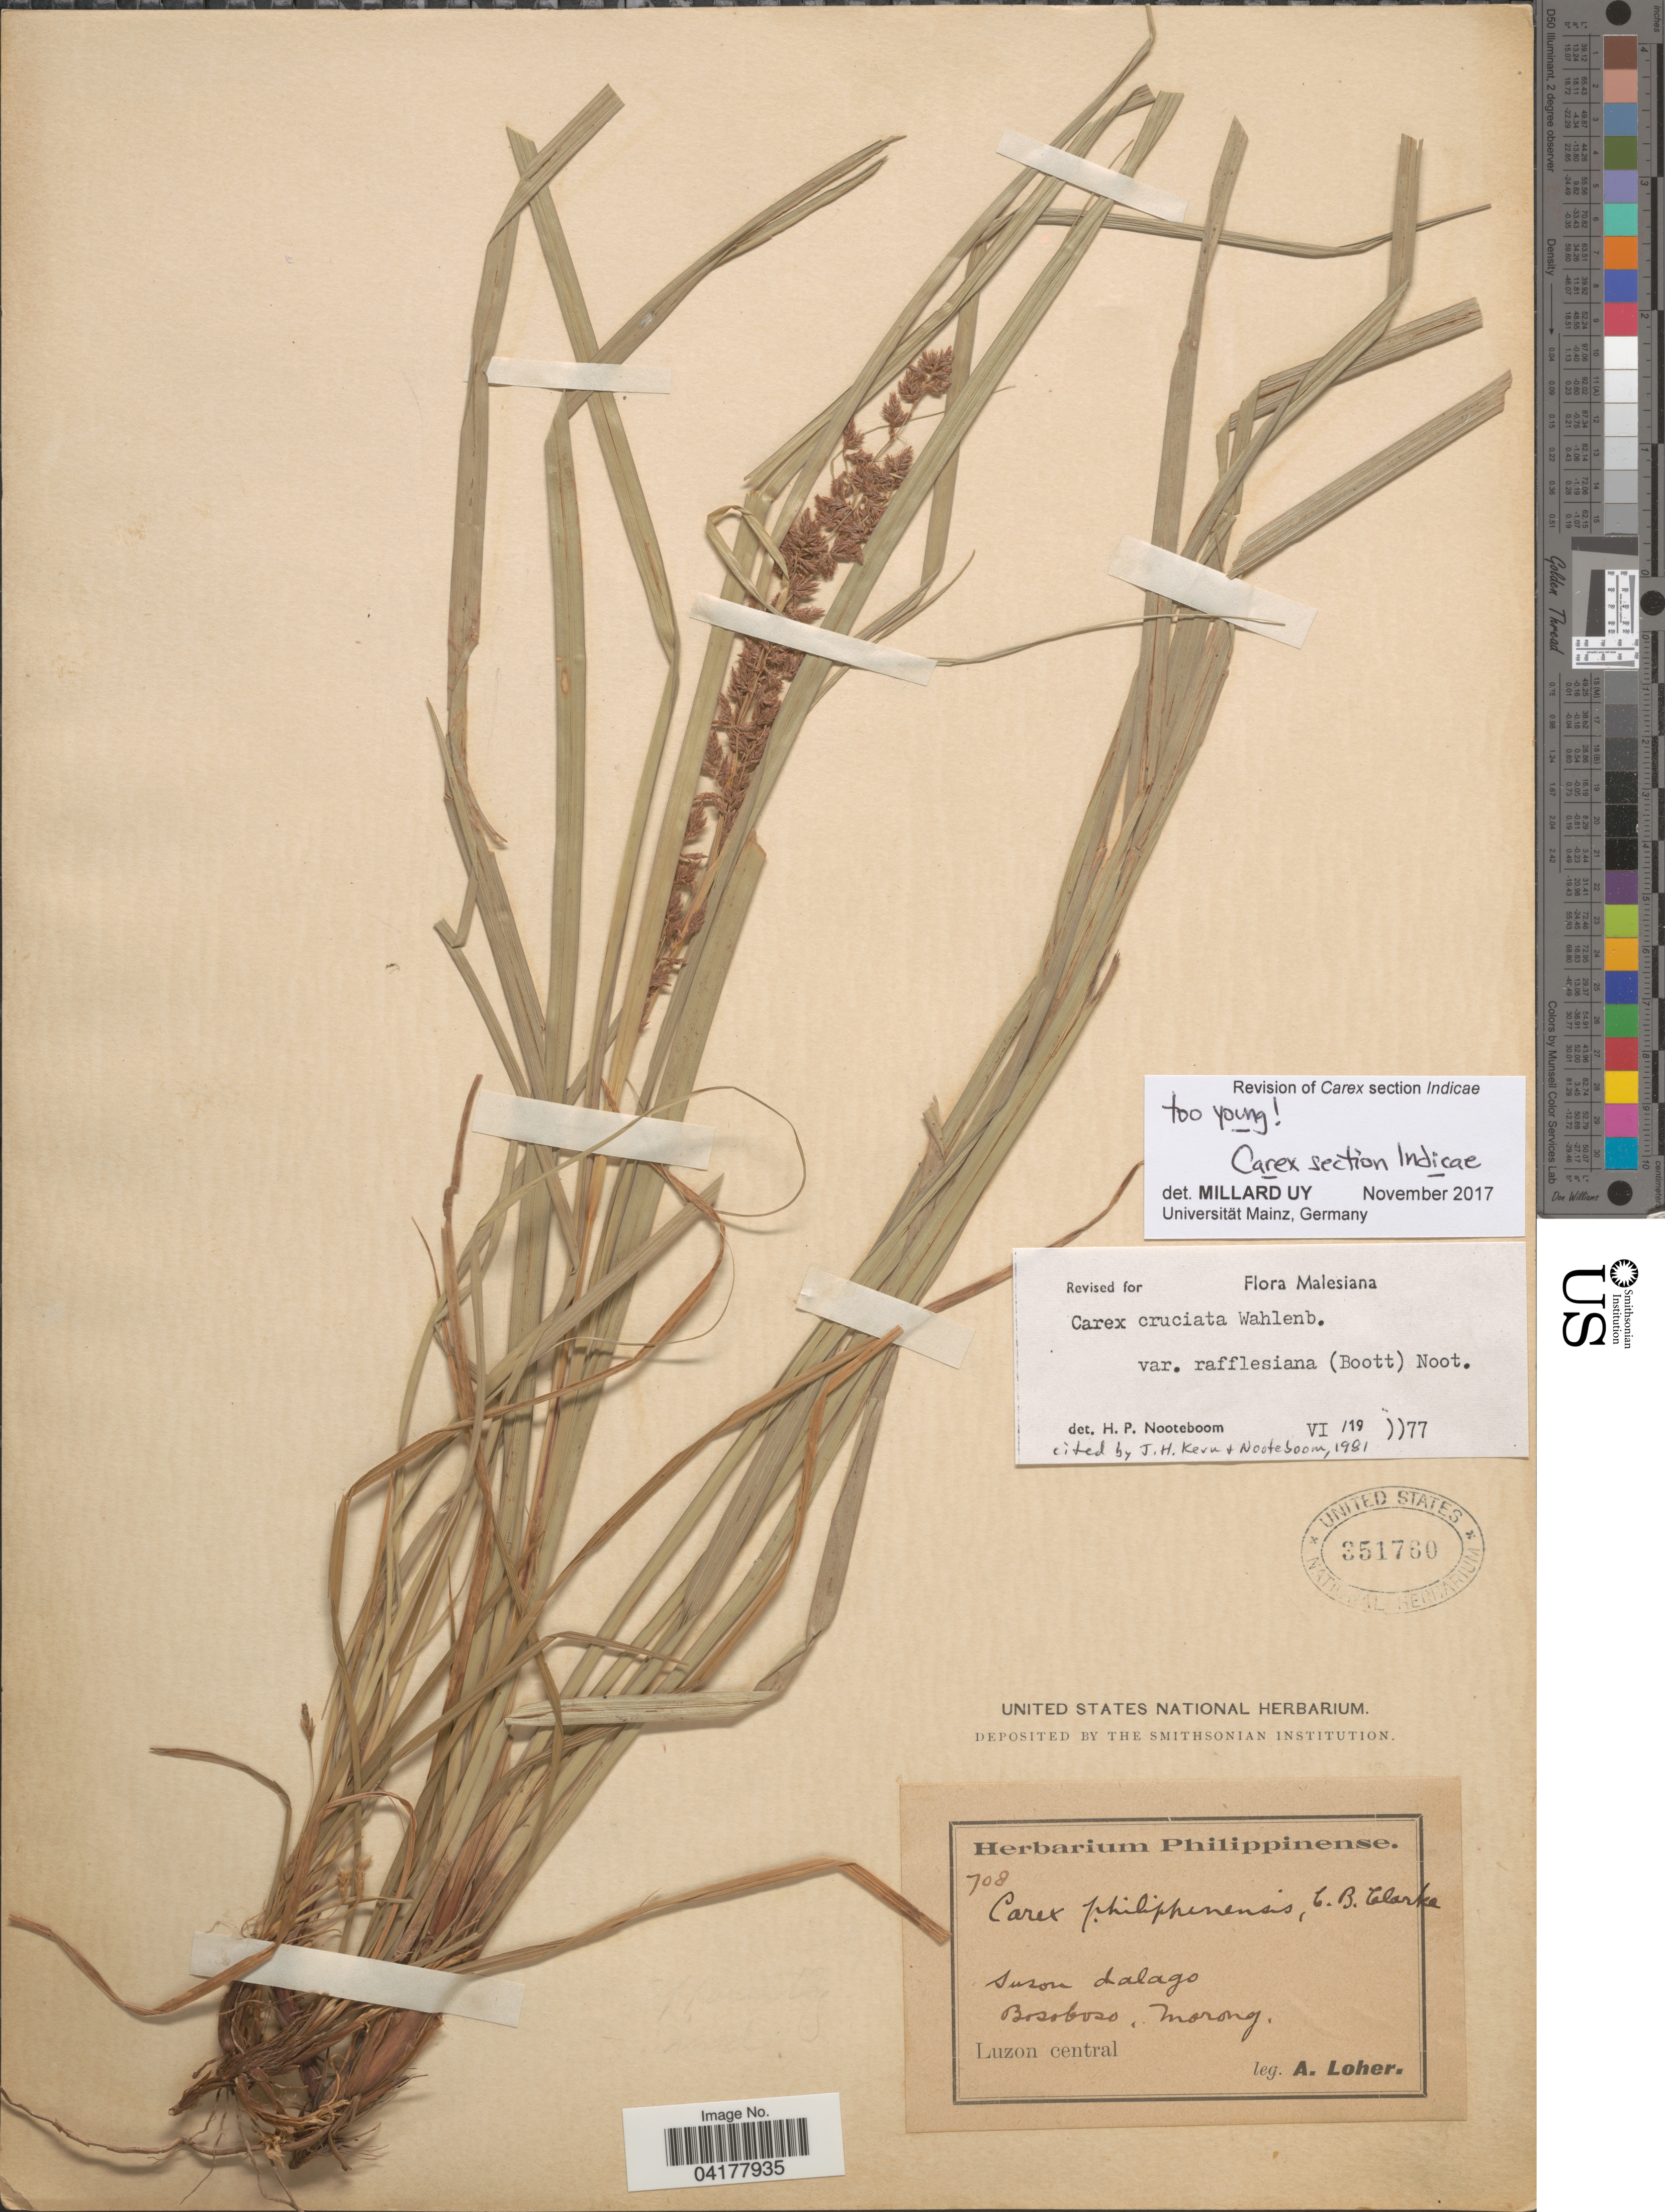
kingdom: Plantae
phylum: Tracheophyta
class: Liliopsida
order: Poales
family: Cyperaceae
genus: Carex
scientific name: Carex cruciata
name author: Wahlenb.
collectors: A. Loher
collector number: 708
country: Philippines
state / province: Central Luzon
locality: Bosoboso, Morong. Luzon central.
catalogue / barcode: US 351760